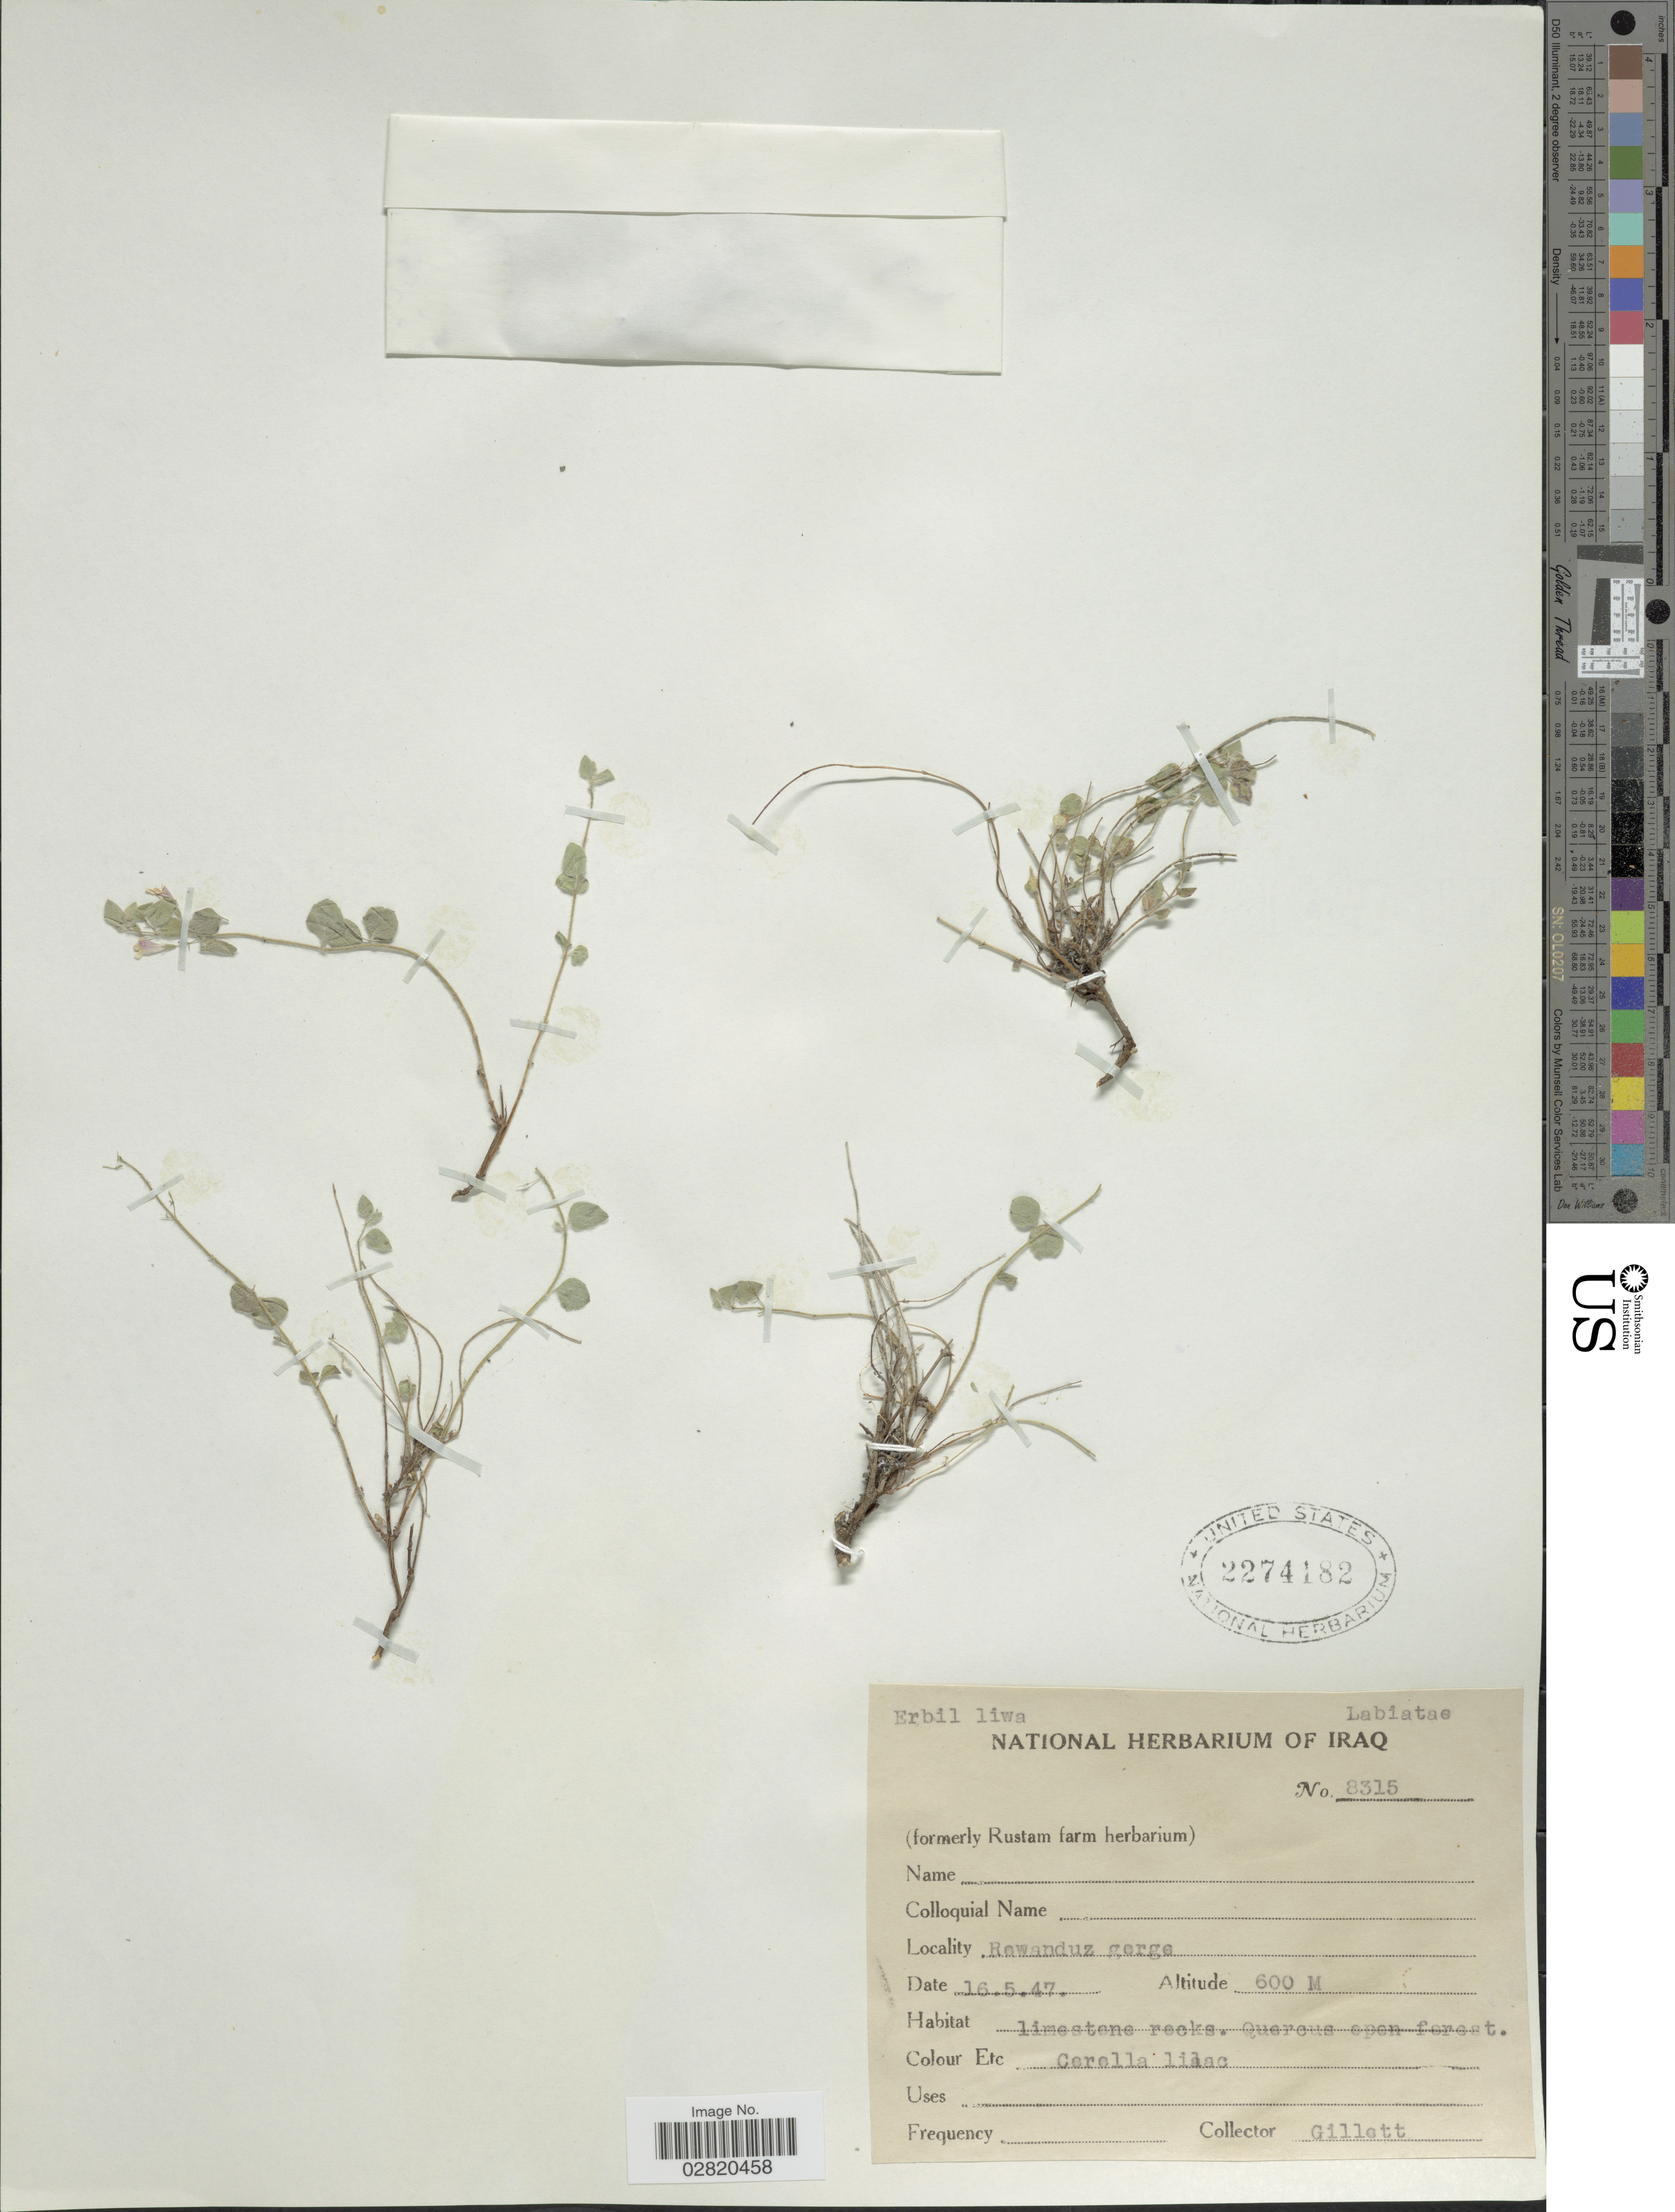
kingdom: Plantae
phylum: Tracheophyta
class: Magnoliopsida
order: Lamiales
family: Lamiaceae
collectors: Gillett, --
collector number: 8315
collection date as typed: Transcribed d/m/y: 16/5/47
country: Iraq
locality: Erbil liwa. Rowanduz gorge.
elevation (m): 600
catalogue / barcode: US 2274182